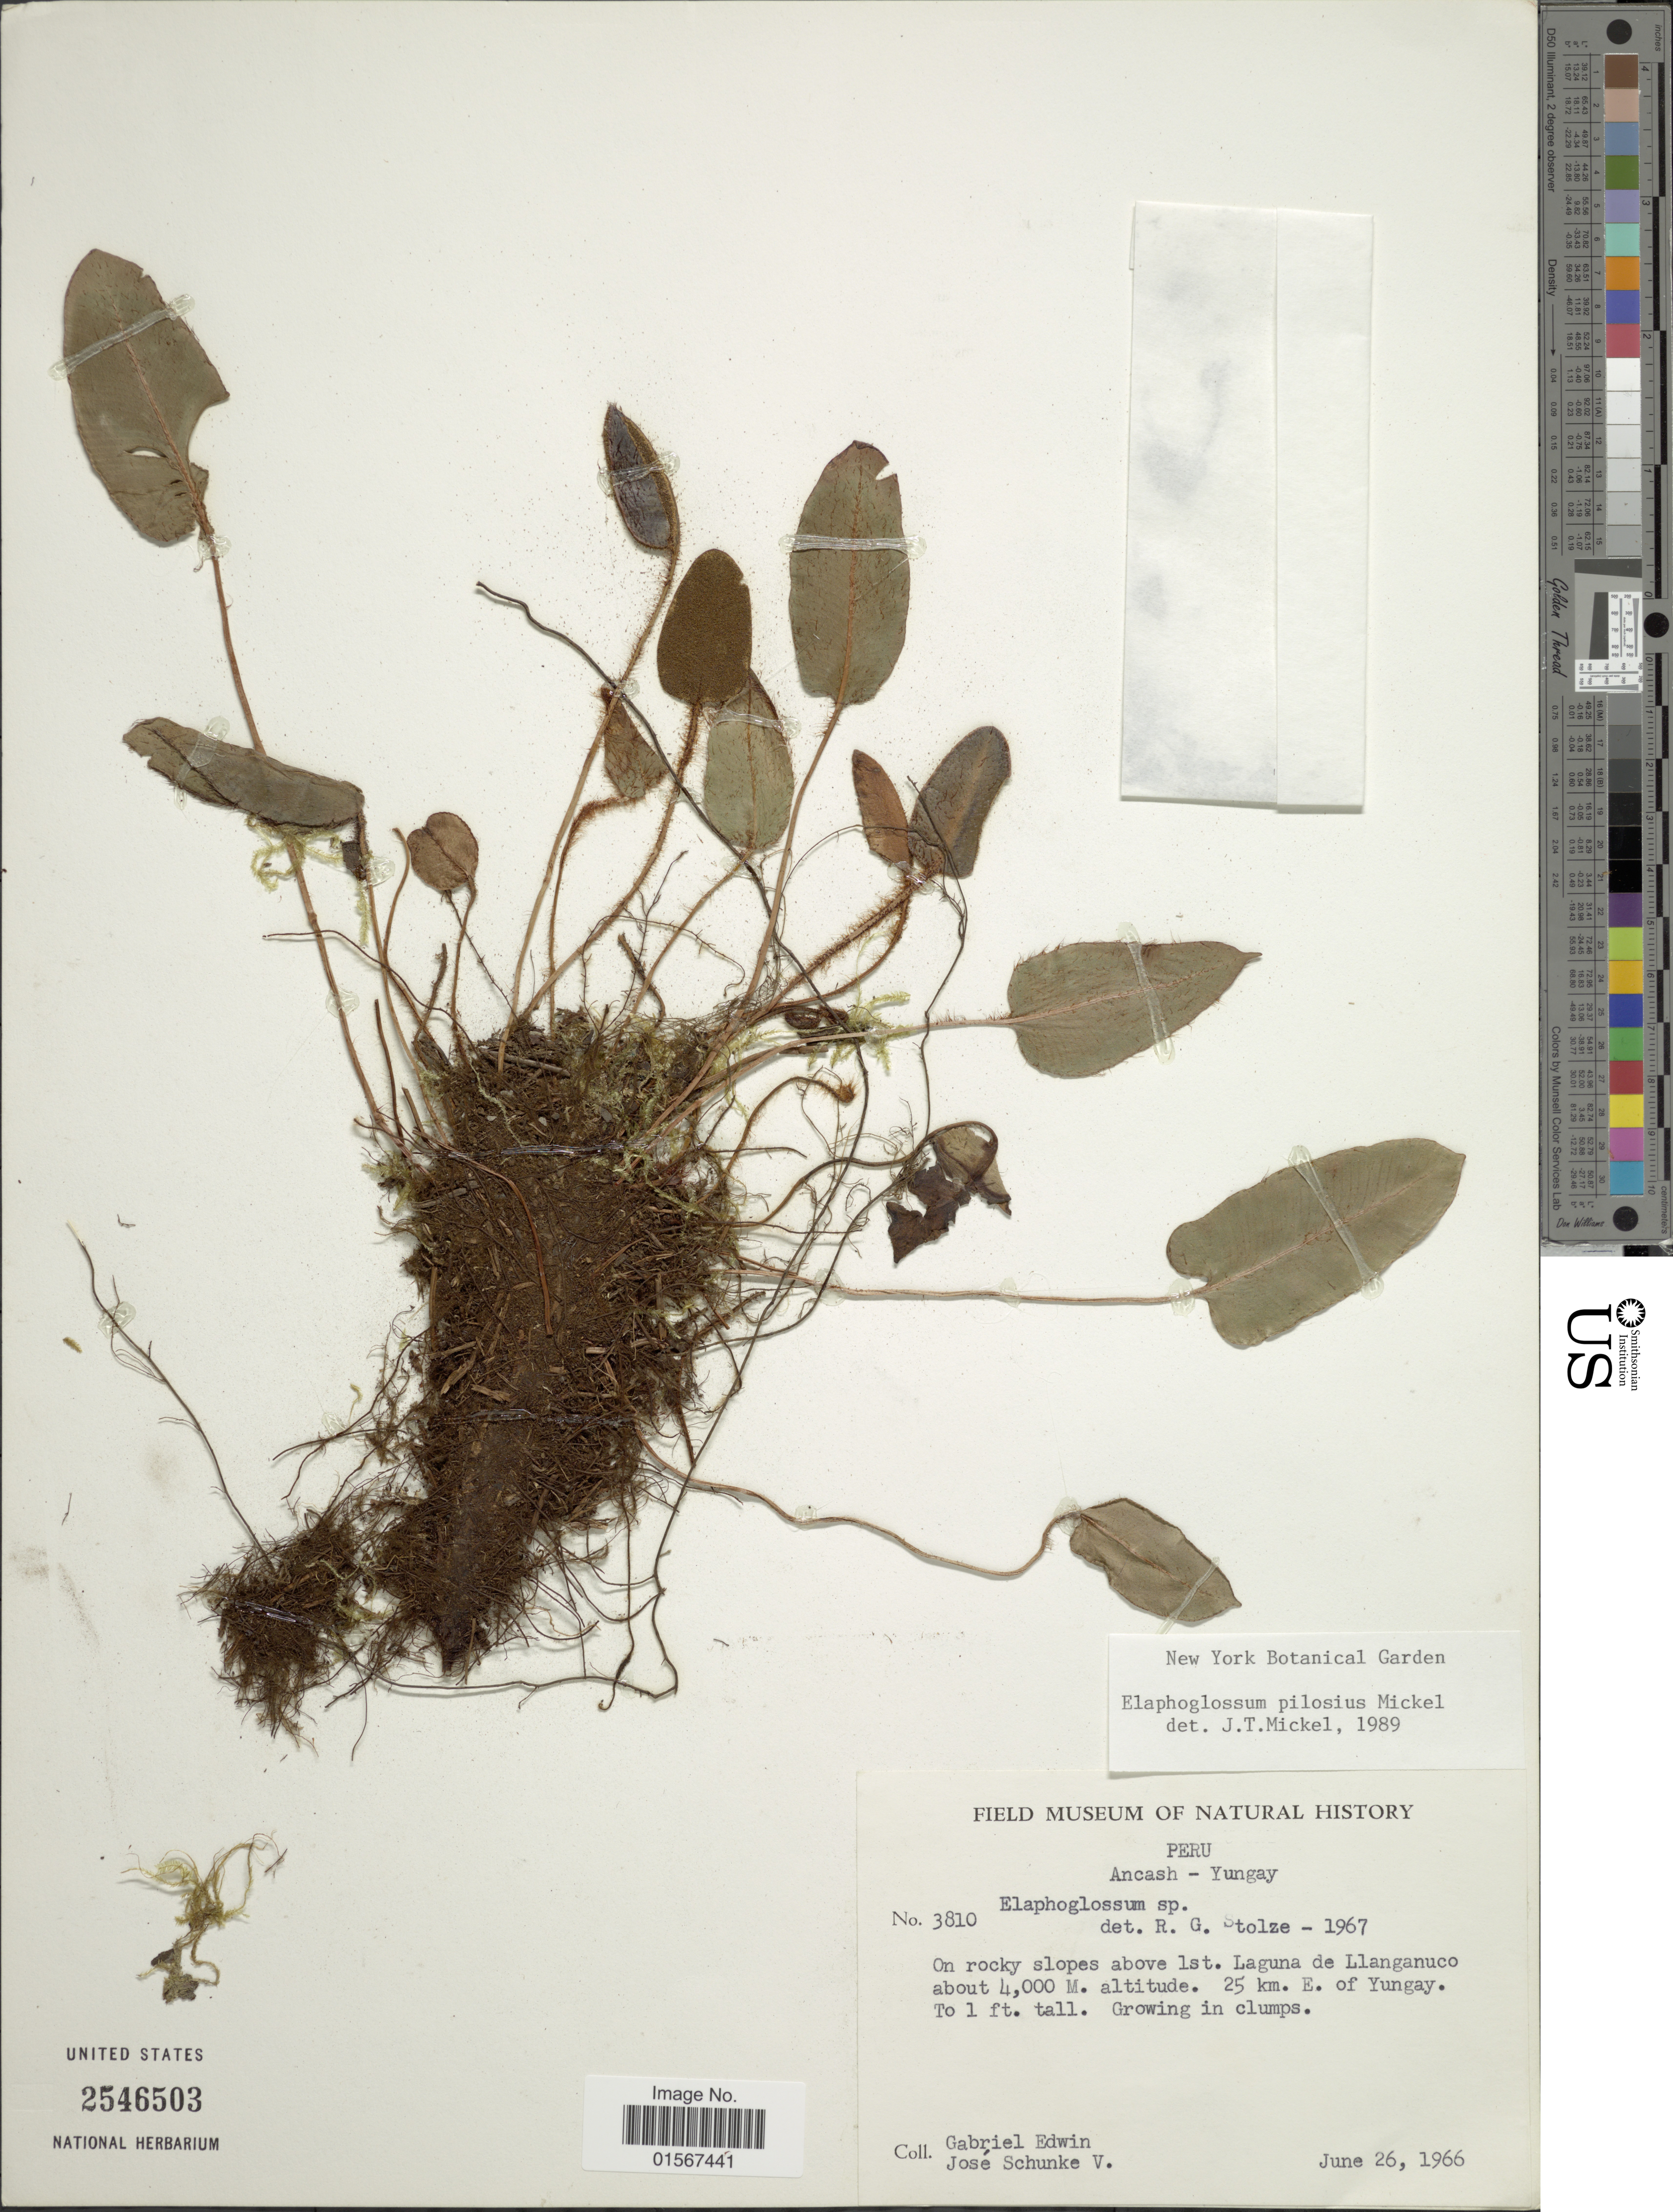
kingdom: Plantae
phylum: Tracheophyta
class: Polypodiopsida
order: Polypodiales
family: Dryopteridaceae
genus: Elaphoglossum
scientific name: Elaphoglossum pilosius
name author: Mickel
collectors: G. Edwin & J. Schunke Vigo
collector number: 3810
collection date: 1966-06-26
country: Peru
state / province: Ancash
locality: Peru, Ancash-Yungay, on rocky slopes above Ist. Laguna de Llanganuco, 25 km. E. Of Yungay.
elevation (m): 4000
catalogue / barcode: US 2546503